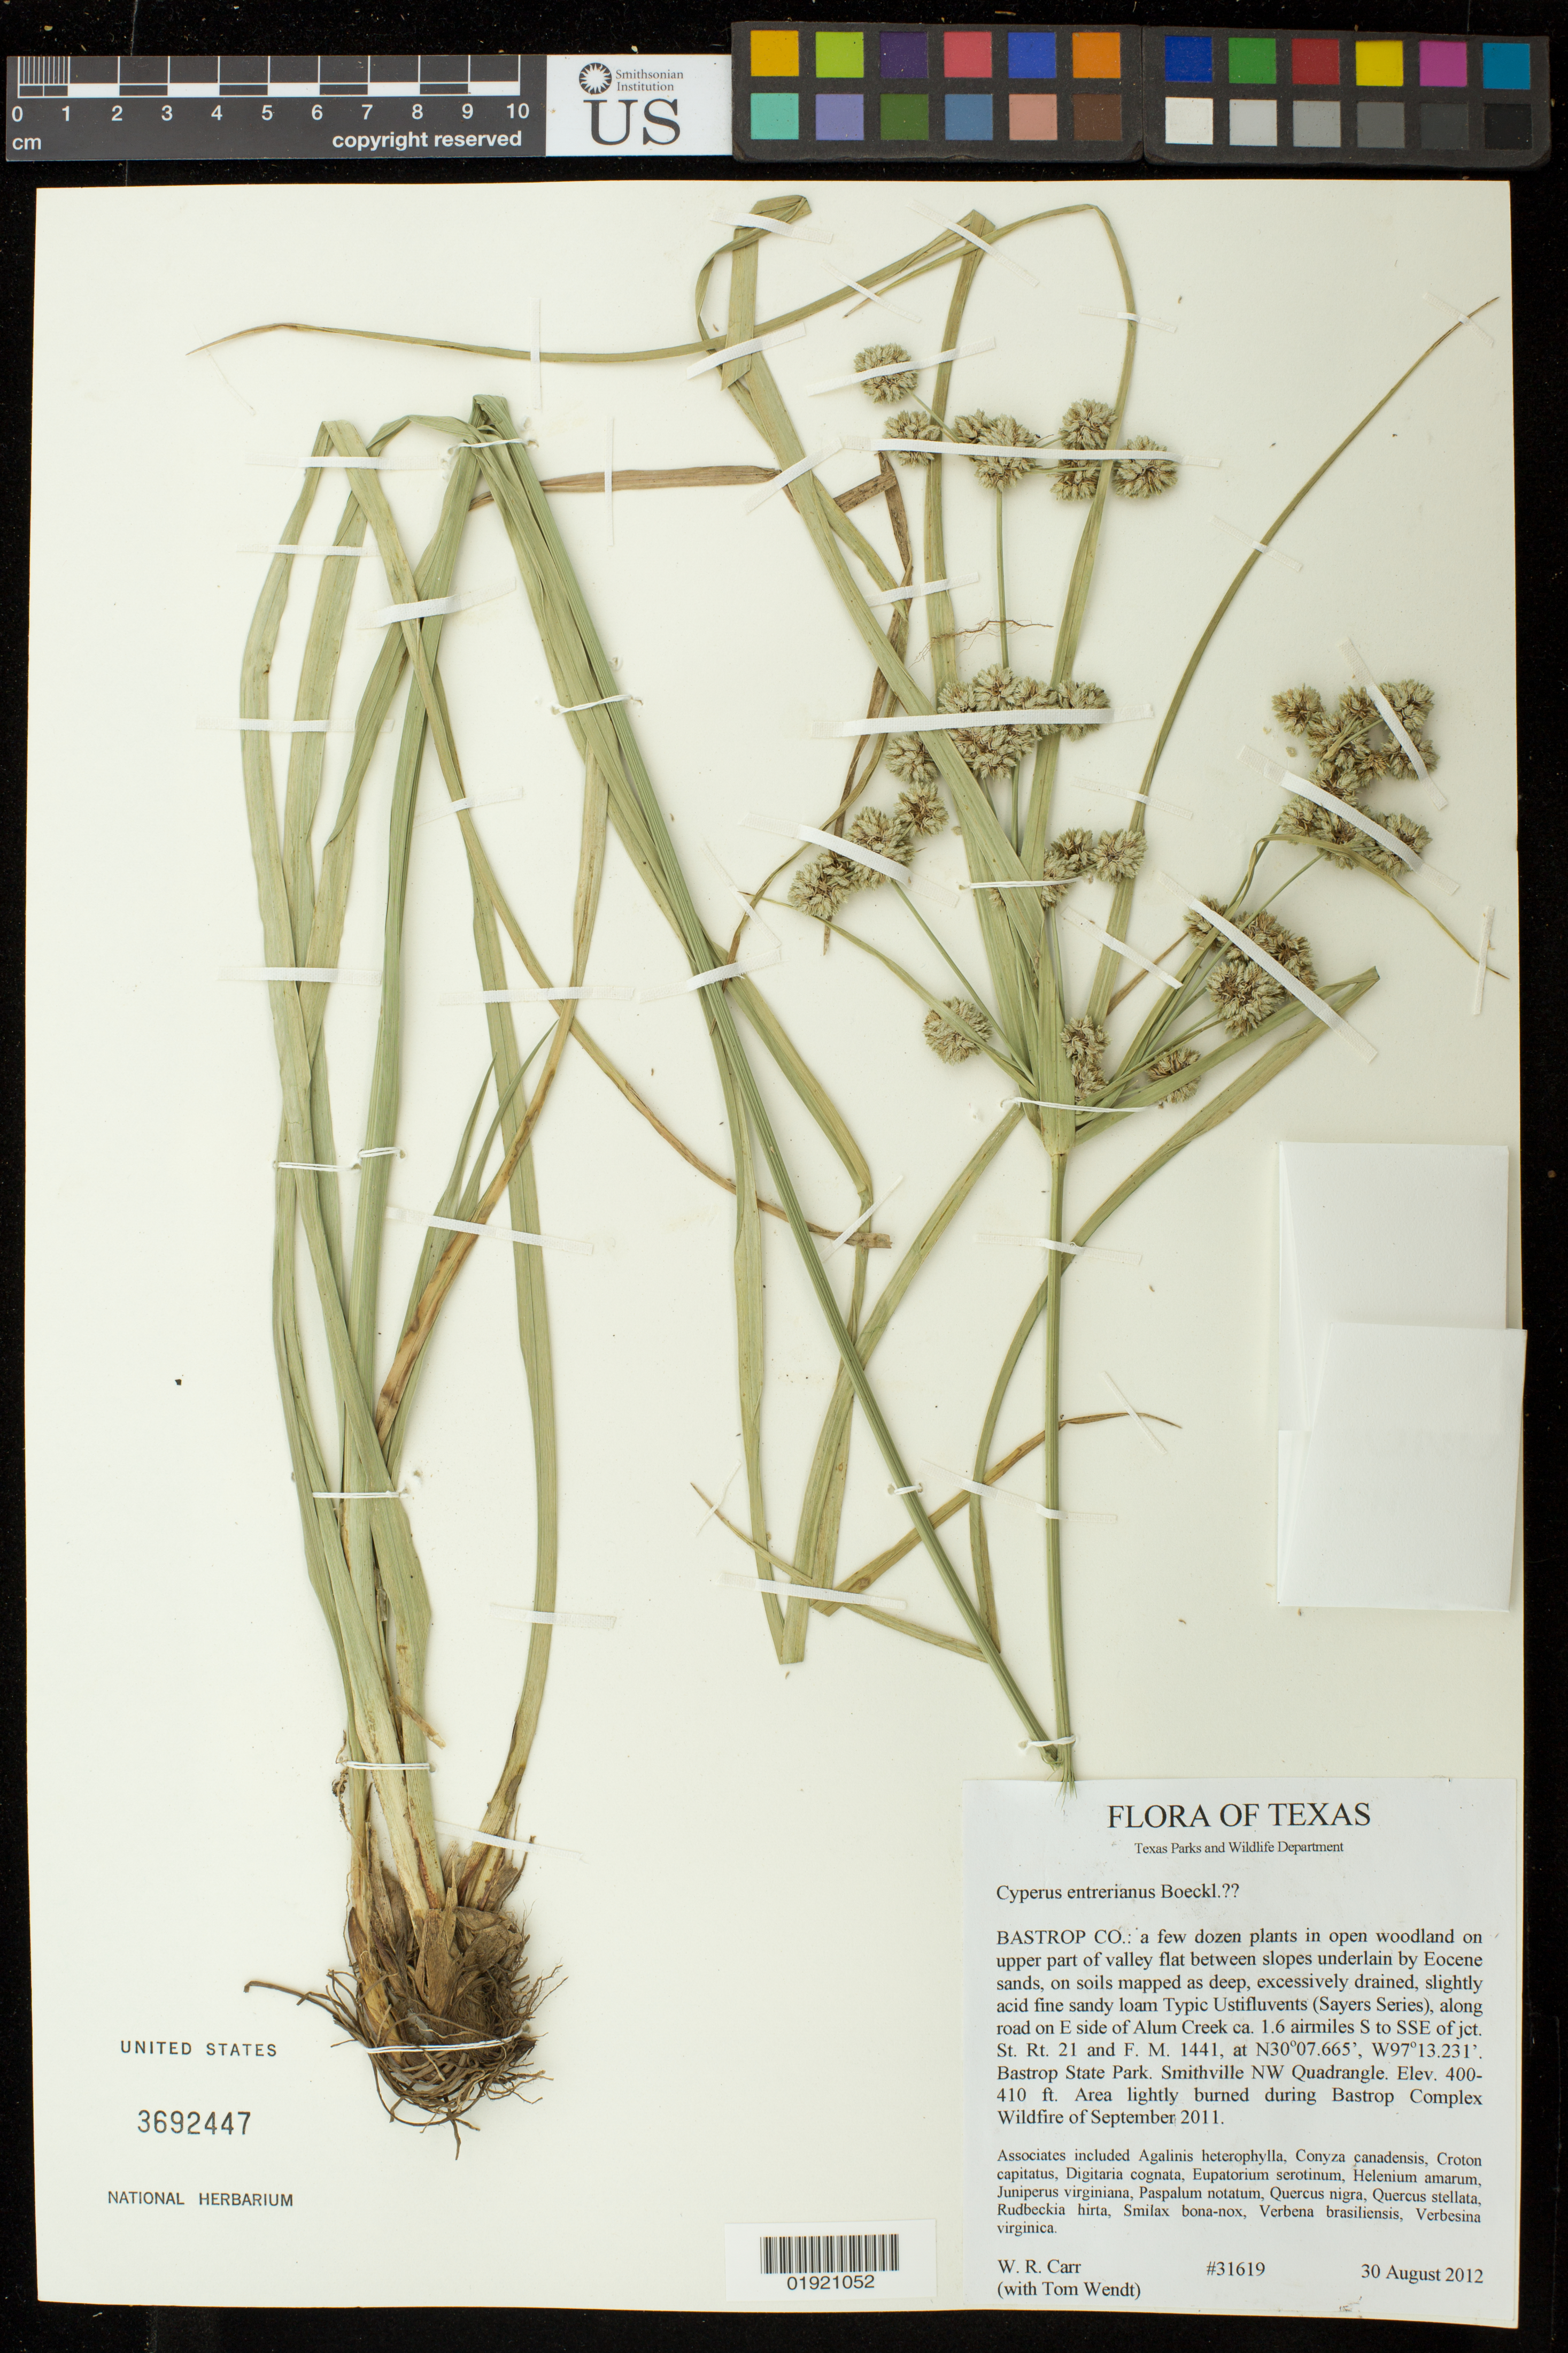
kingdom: Plantae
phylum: Tracheophyta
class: Liliopsida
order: Poales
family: Cyperaceae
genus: Cyperus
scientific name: Cyperus entrerianus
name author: Boeckeler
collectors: W. Carr & T. L. Wendt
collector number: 31619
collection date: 2012-08-30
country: United States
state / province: Texas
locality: Bastrop Co.: along road on E side of Alum Creek ca. 1.6 airmiles SSE of jct. St. Rt. 21 and F.M. 1441 NE of Bastrop, Bastrop State Park. Smithville NW Quadrangle. Area burned during Bastrop Complex Wildfire of September 2011.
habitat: A few dozen plants in open woodland on upper part of valley flat between slopes underlain by Eocene sands, on soils mapped as deep, excessively drained, slightly acid fine sandy loam Typic Ustifluvents (Sayers Series).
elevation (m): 125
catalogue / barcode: US 3692447